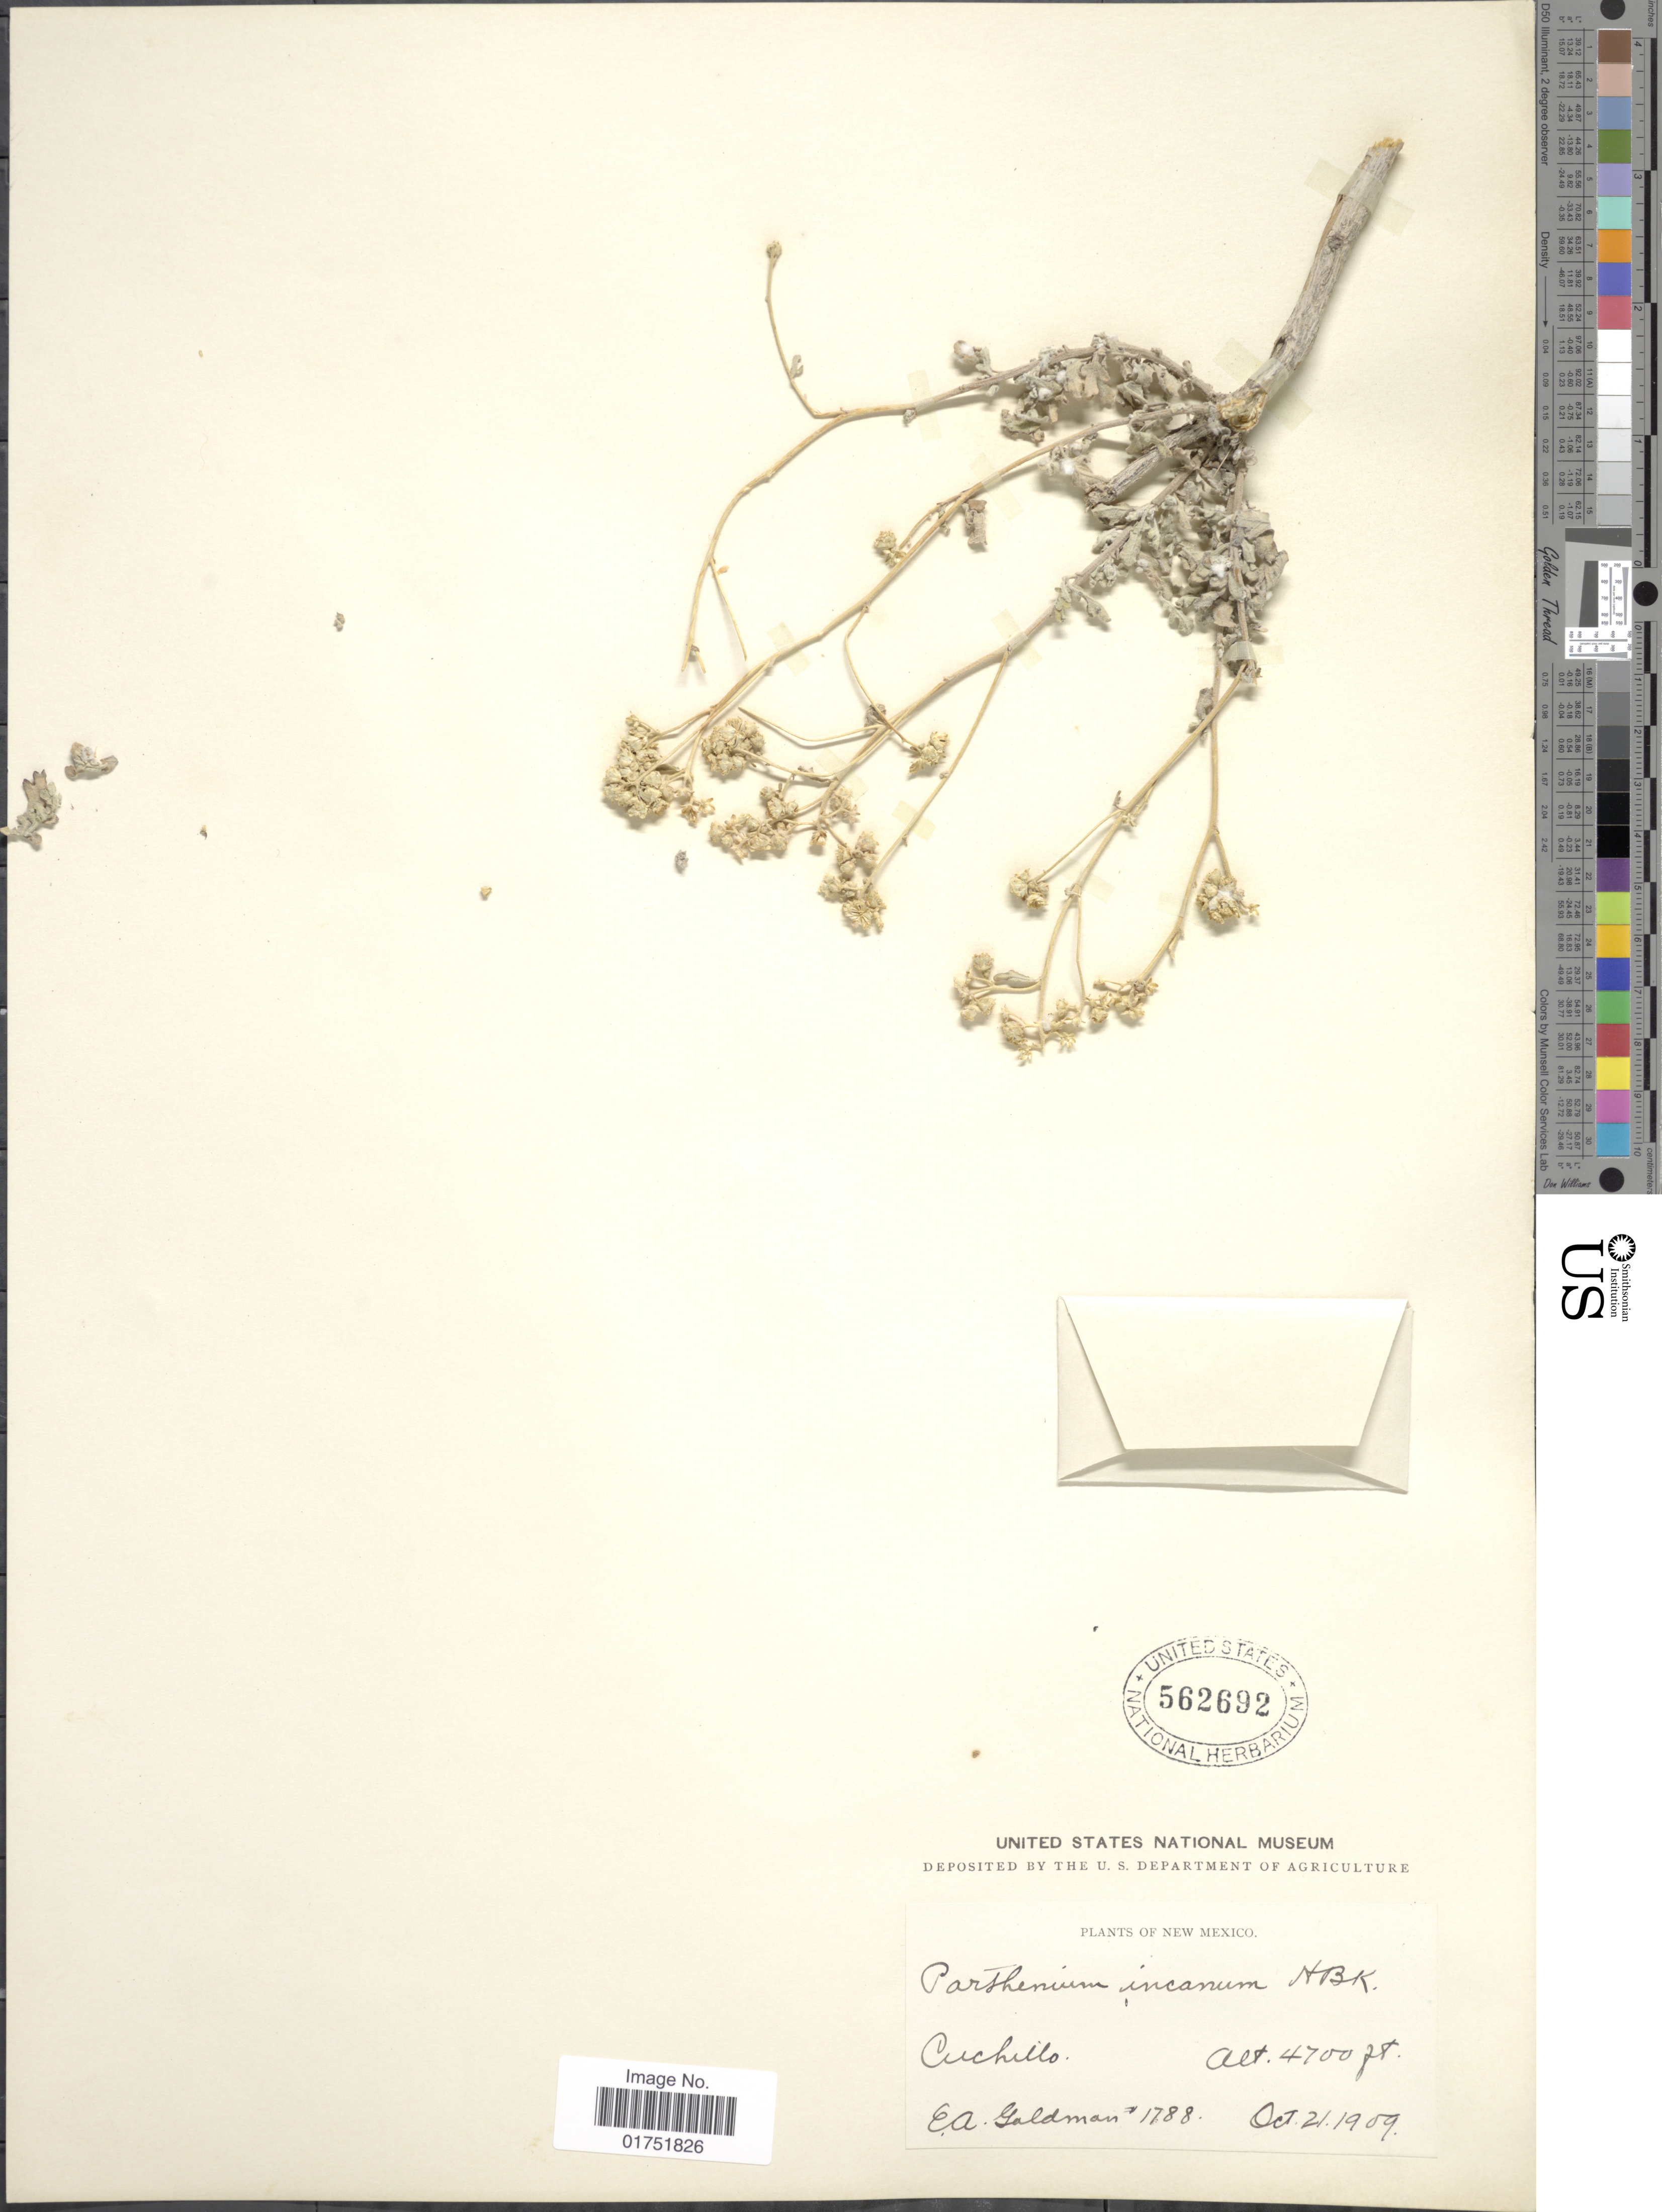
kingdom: Plantae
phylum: Tracheophyta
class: Magnoliopsida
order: Asterales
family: Asteraceae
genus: Parthenium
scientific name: Parthenium incanum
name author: Kunth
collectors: E. A. Goldman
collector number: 1788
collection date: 1909-10-21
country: United States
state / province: New Mexico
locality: Cuchillo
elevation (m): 1433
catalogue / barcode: US 562692